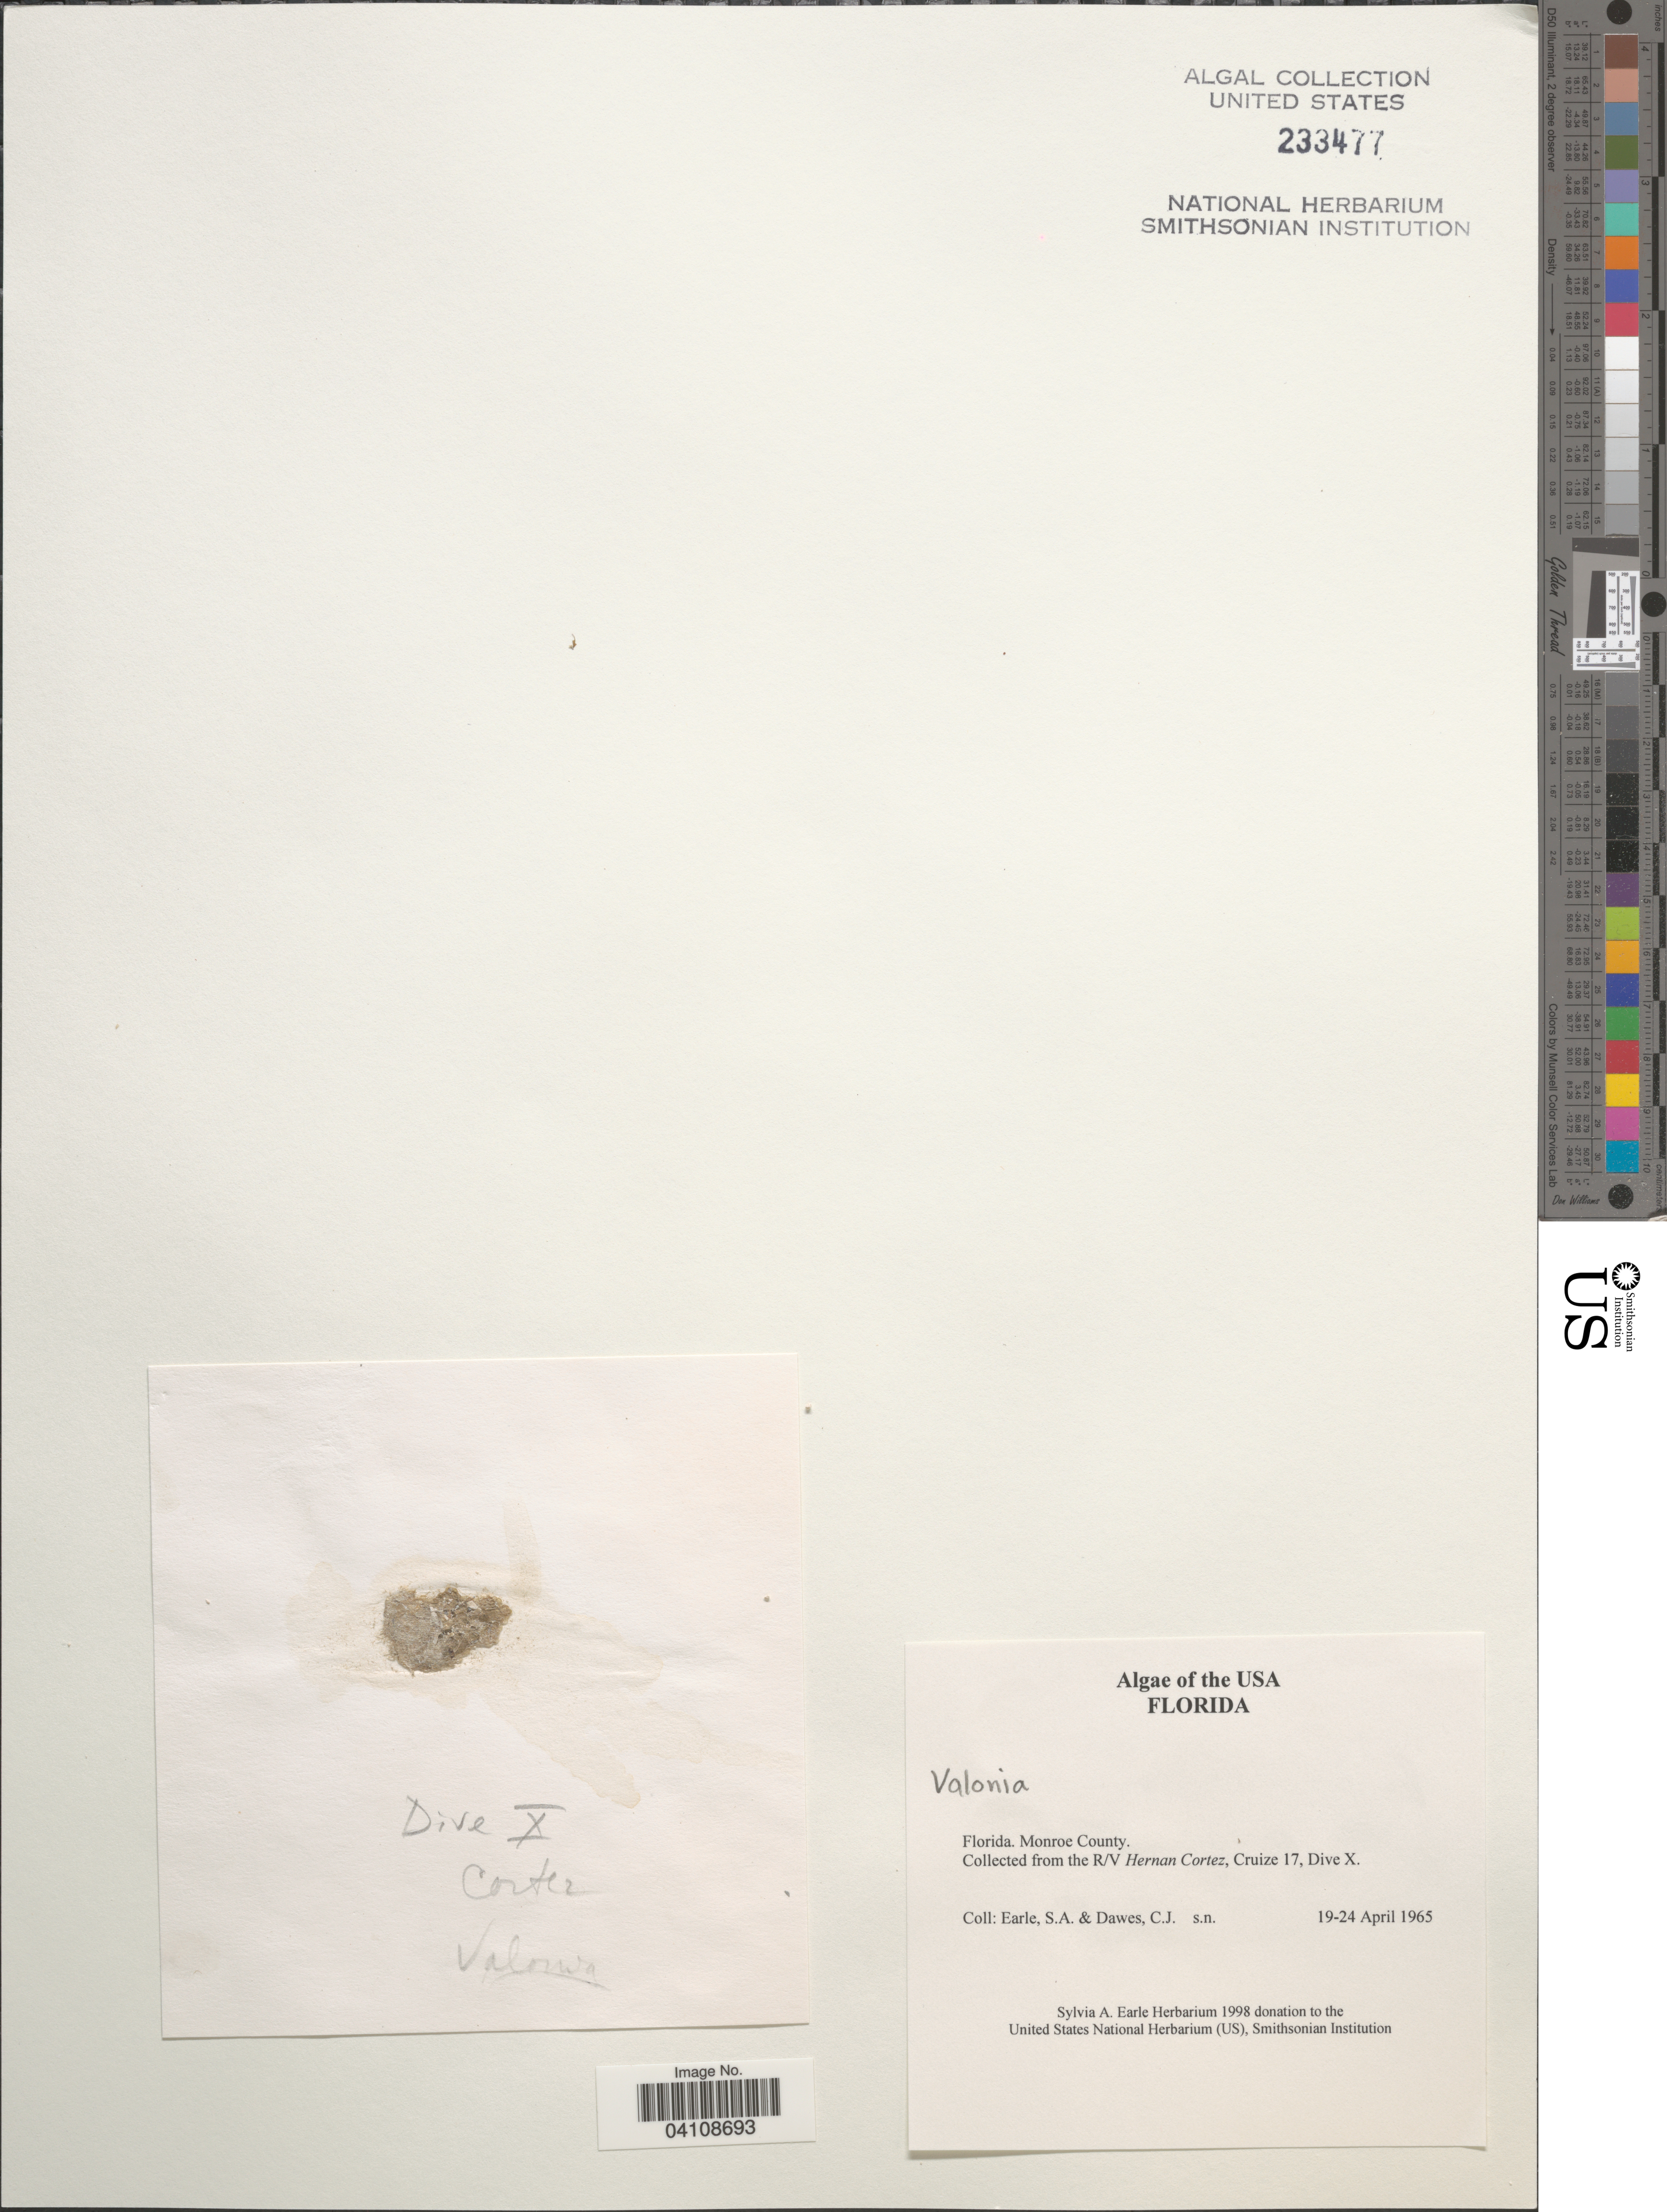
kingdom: Plantae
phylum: Chlorophyta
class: Ulvophyceae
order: Siphonocladales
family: Valoniaceae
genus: Valonia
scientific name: Valonia sp.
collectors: S. A. Earle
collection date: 1965-04-19/1965-04-24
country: United States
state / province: Florida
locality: Monroe County. The R/V Hernan Cortez, Cruize 17, Dive X.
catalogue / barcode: US 233477